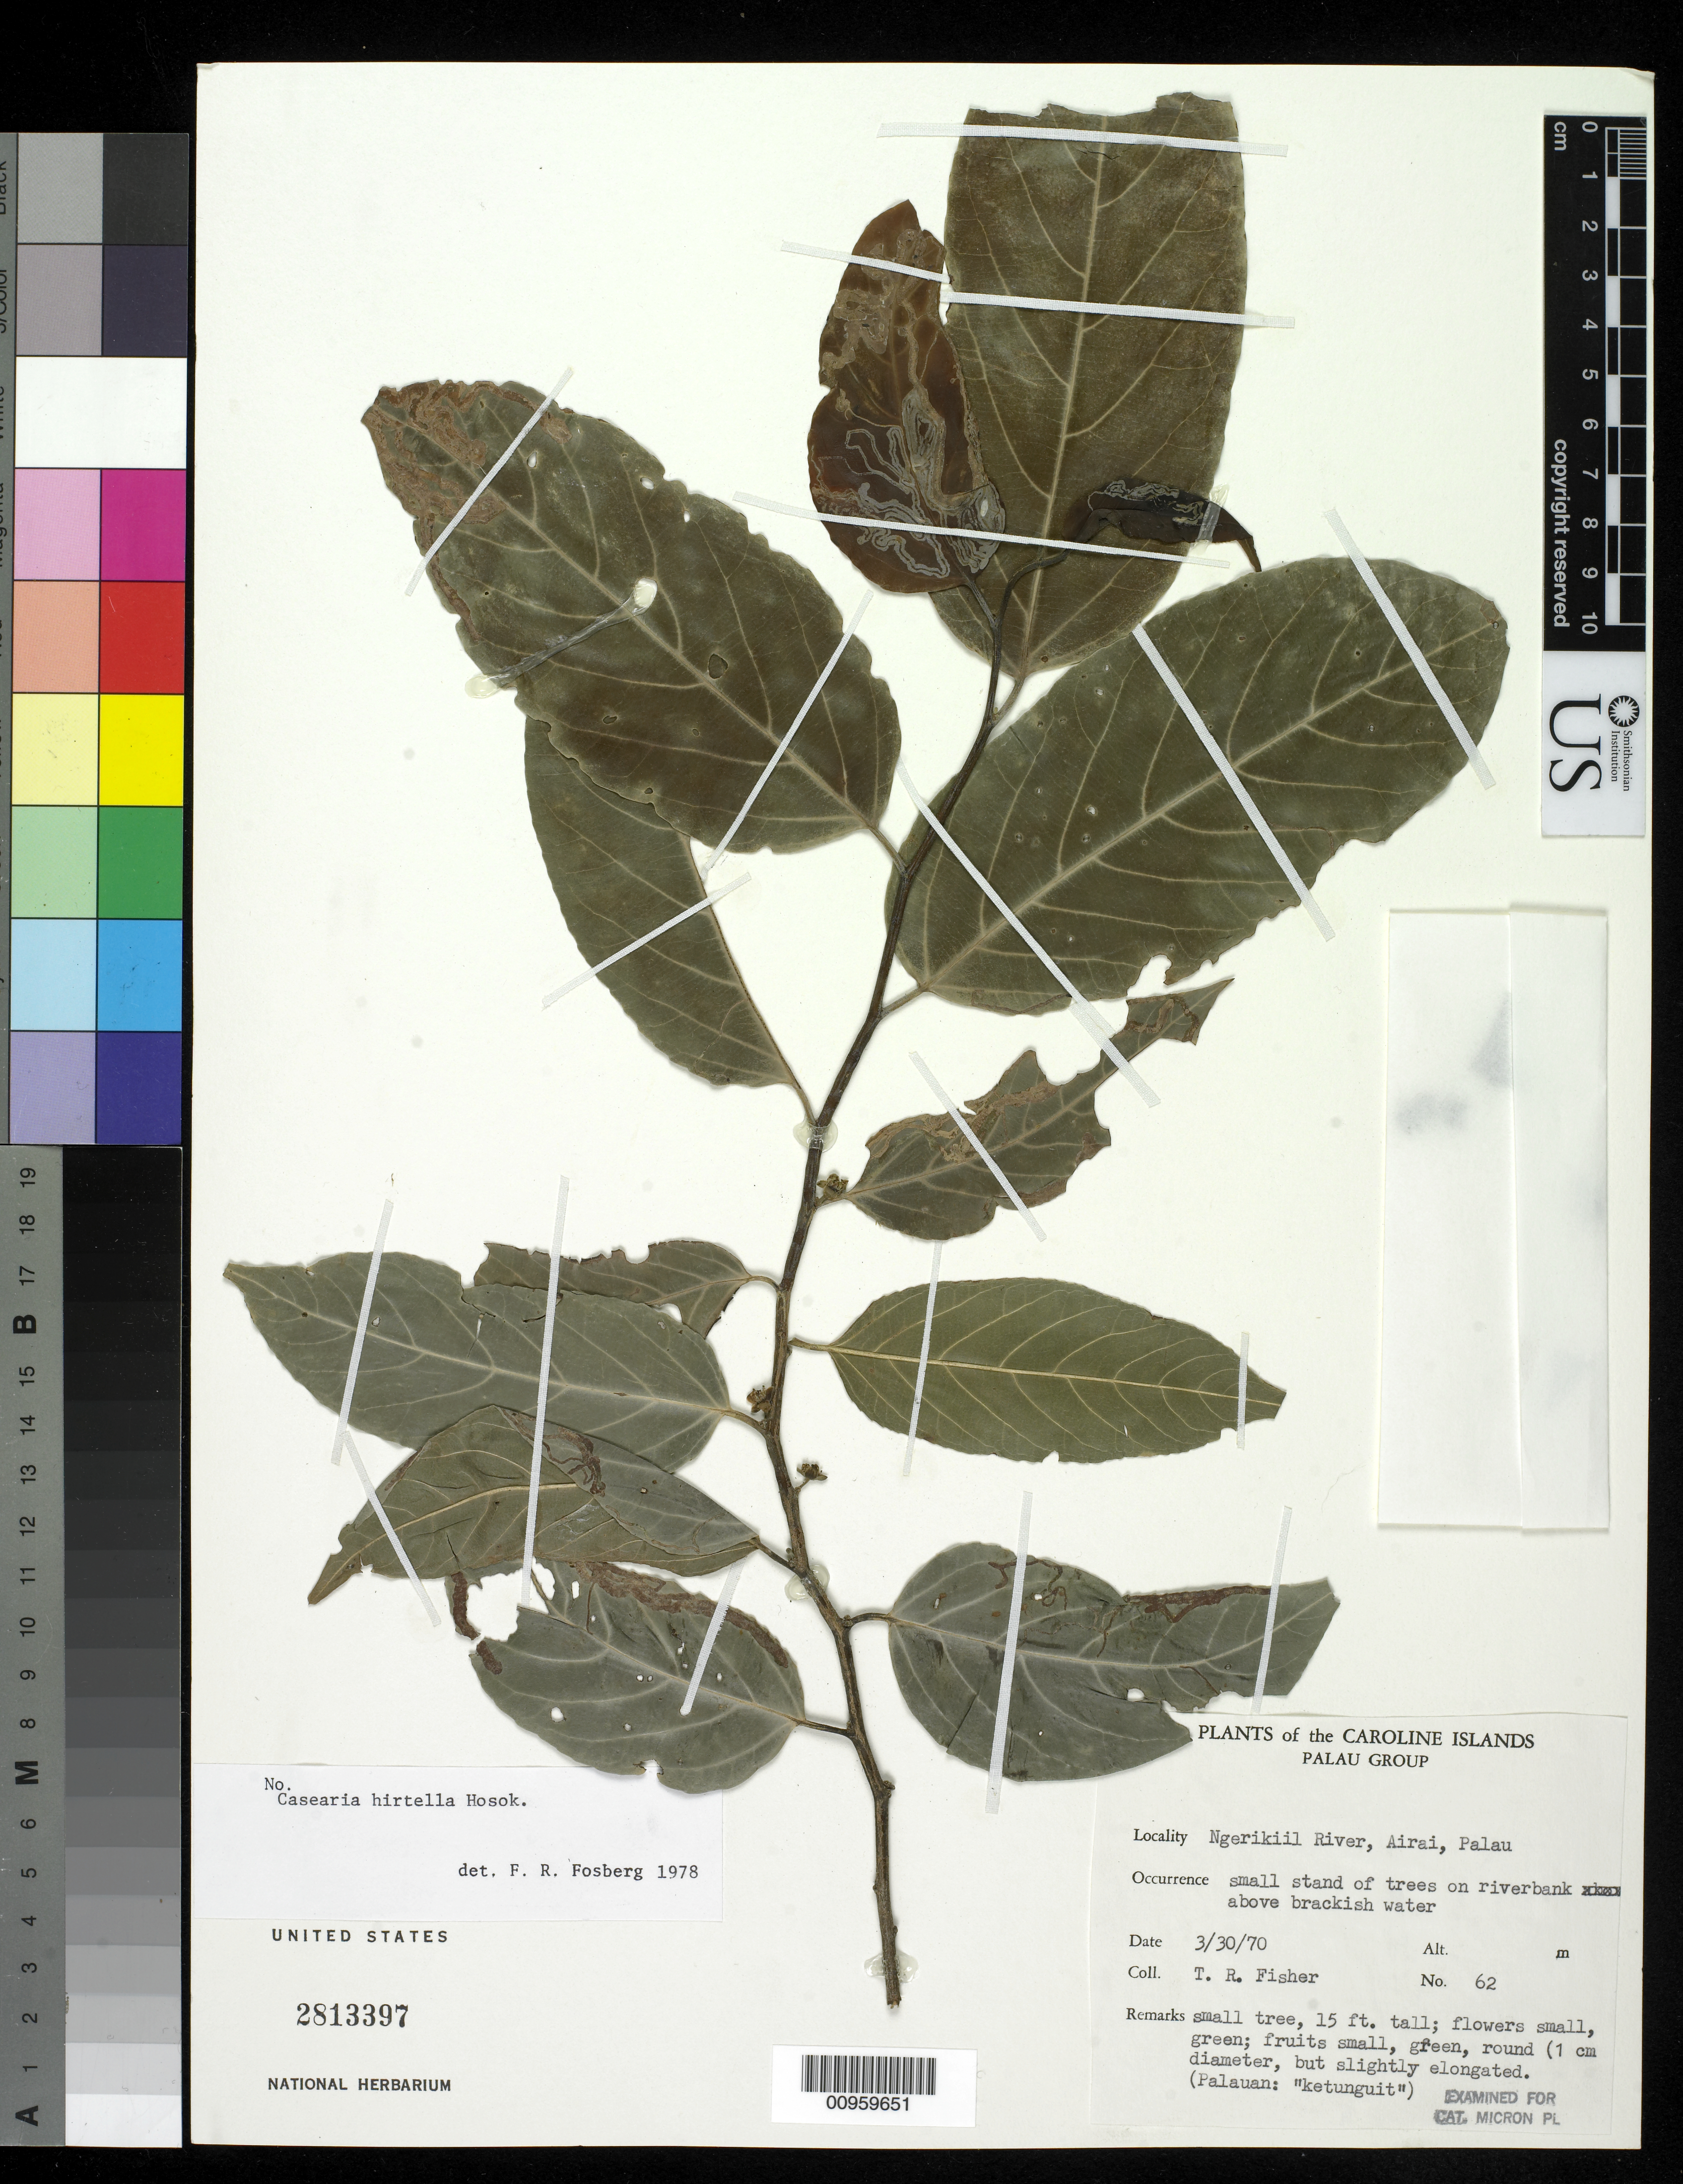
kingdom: Plantae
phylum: Tracheophyta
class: Magnoliopsida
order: Malpighiales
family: Salicaceae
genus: Casearia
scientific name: Casearia hirtella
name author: Hosok.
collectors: T. R. Fisher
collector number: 62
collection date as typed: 30 Mar 1970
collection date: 1970-03-30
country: Palau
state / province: Airai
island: Babeldaob [Babelthuap]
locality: Ngerikiil River, Airai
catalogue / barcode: US 2813397